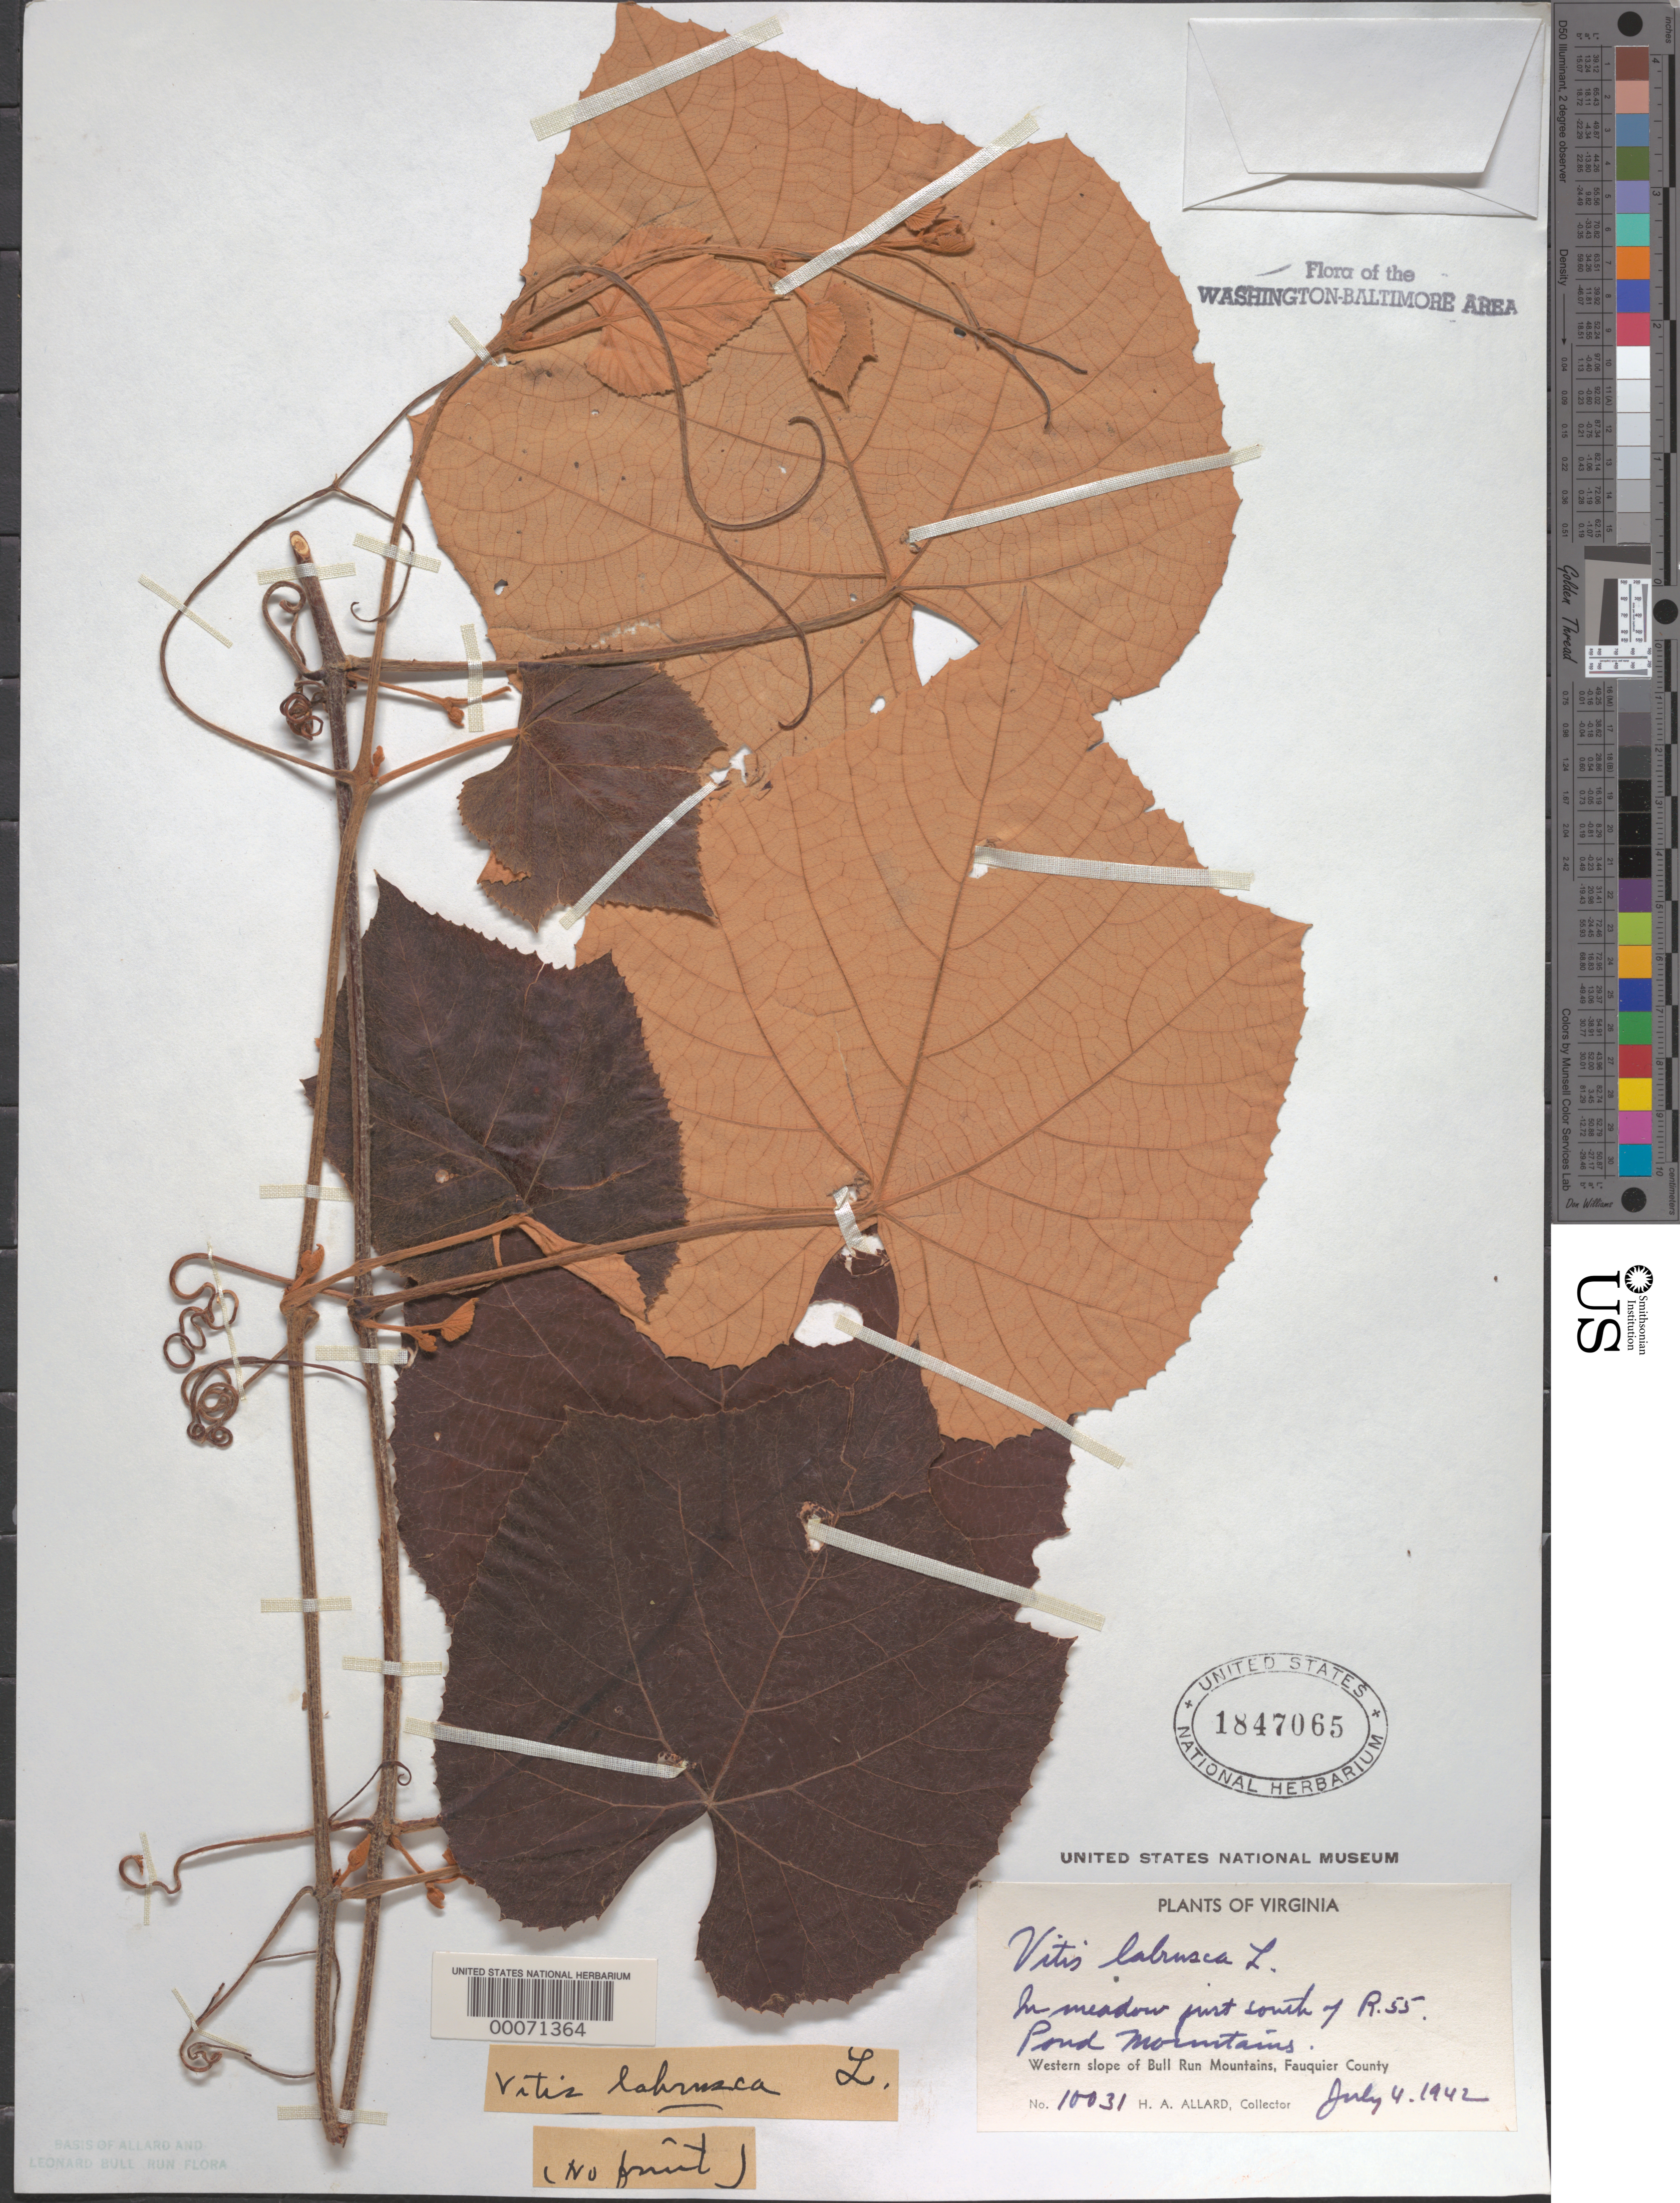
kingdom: Plantae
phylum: Tracheophyta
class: Magnoliopsida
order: Vitales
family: Vitaceae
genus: Vitis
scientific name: Vitis labrusca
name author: L.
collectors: H. A. Allard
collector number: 10031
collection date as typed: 04 Jul 1942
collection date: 1942-07-04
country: United States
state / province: Virginia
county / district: Fauquier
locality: South of Route 55, Pond Mountains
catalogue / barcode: US 1847065